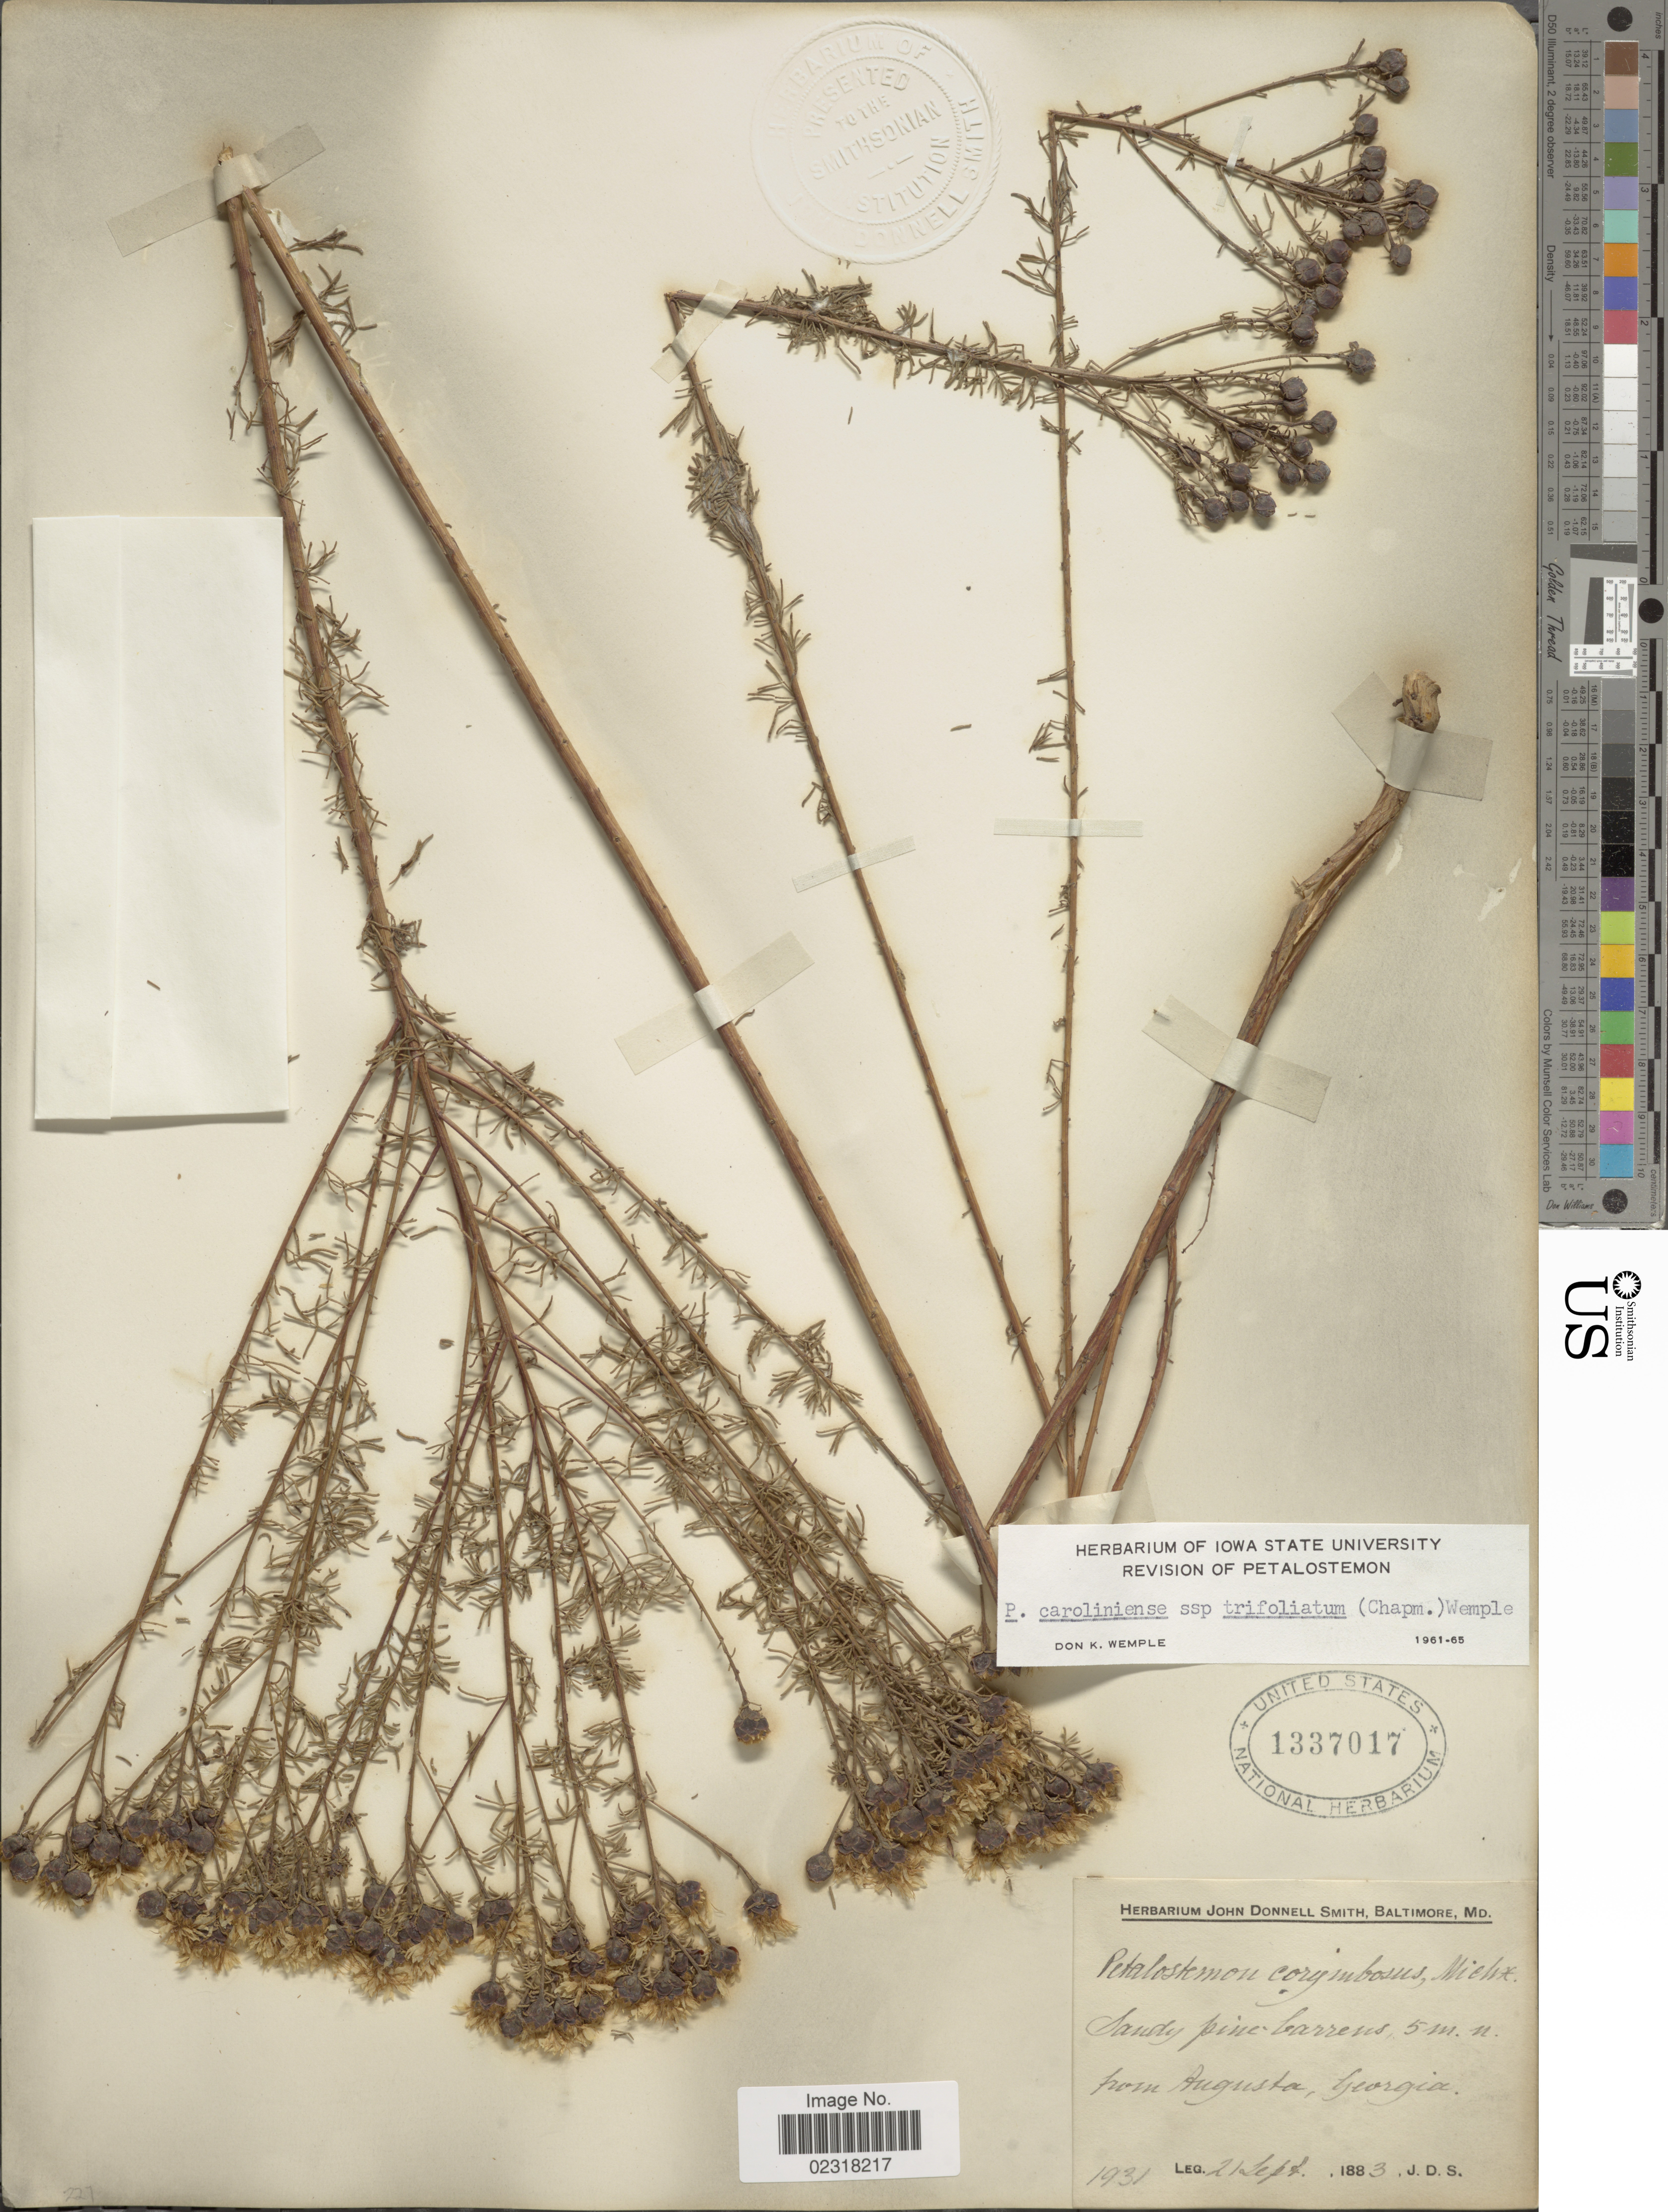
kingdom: Plantae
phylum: Tracheophyta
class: Magnoliopsida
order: Fabales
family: Fabaceae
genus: Dalea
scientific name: Dalea pinnata var. trifoliata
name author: (Chapman) Barneby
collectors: J. Donnell Smith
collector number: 1931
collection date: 1883-09-21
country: United States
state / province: Georgia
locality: Sandy pine barrens, 5 m. n. from Augusta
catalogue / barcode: US 1337017